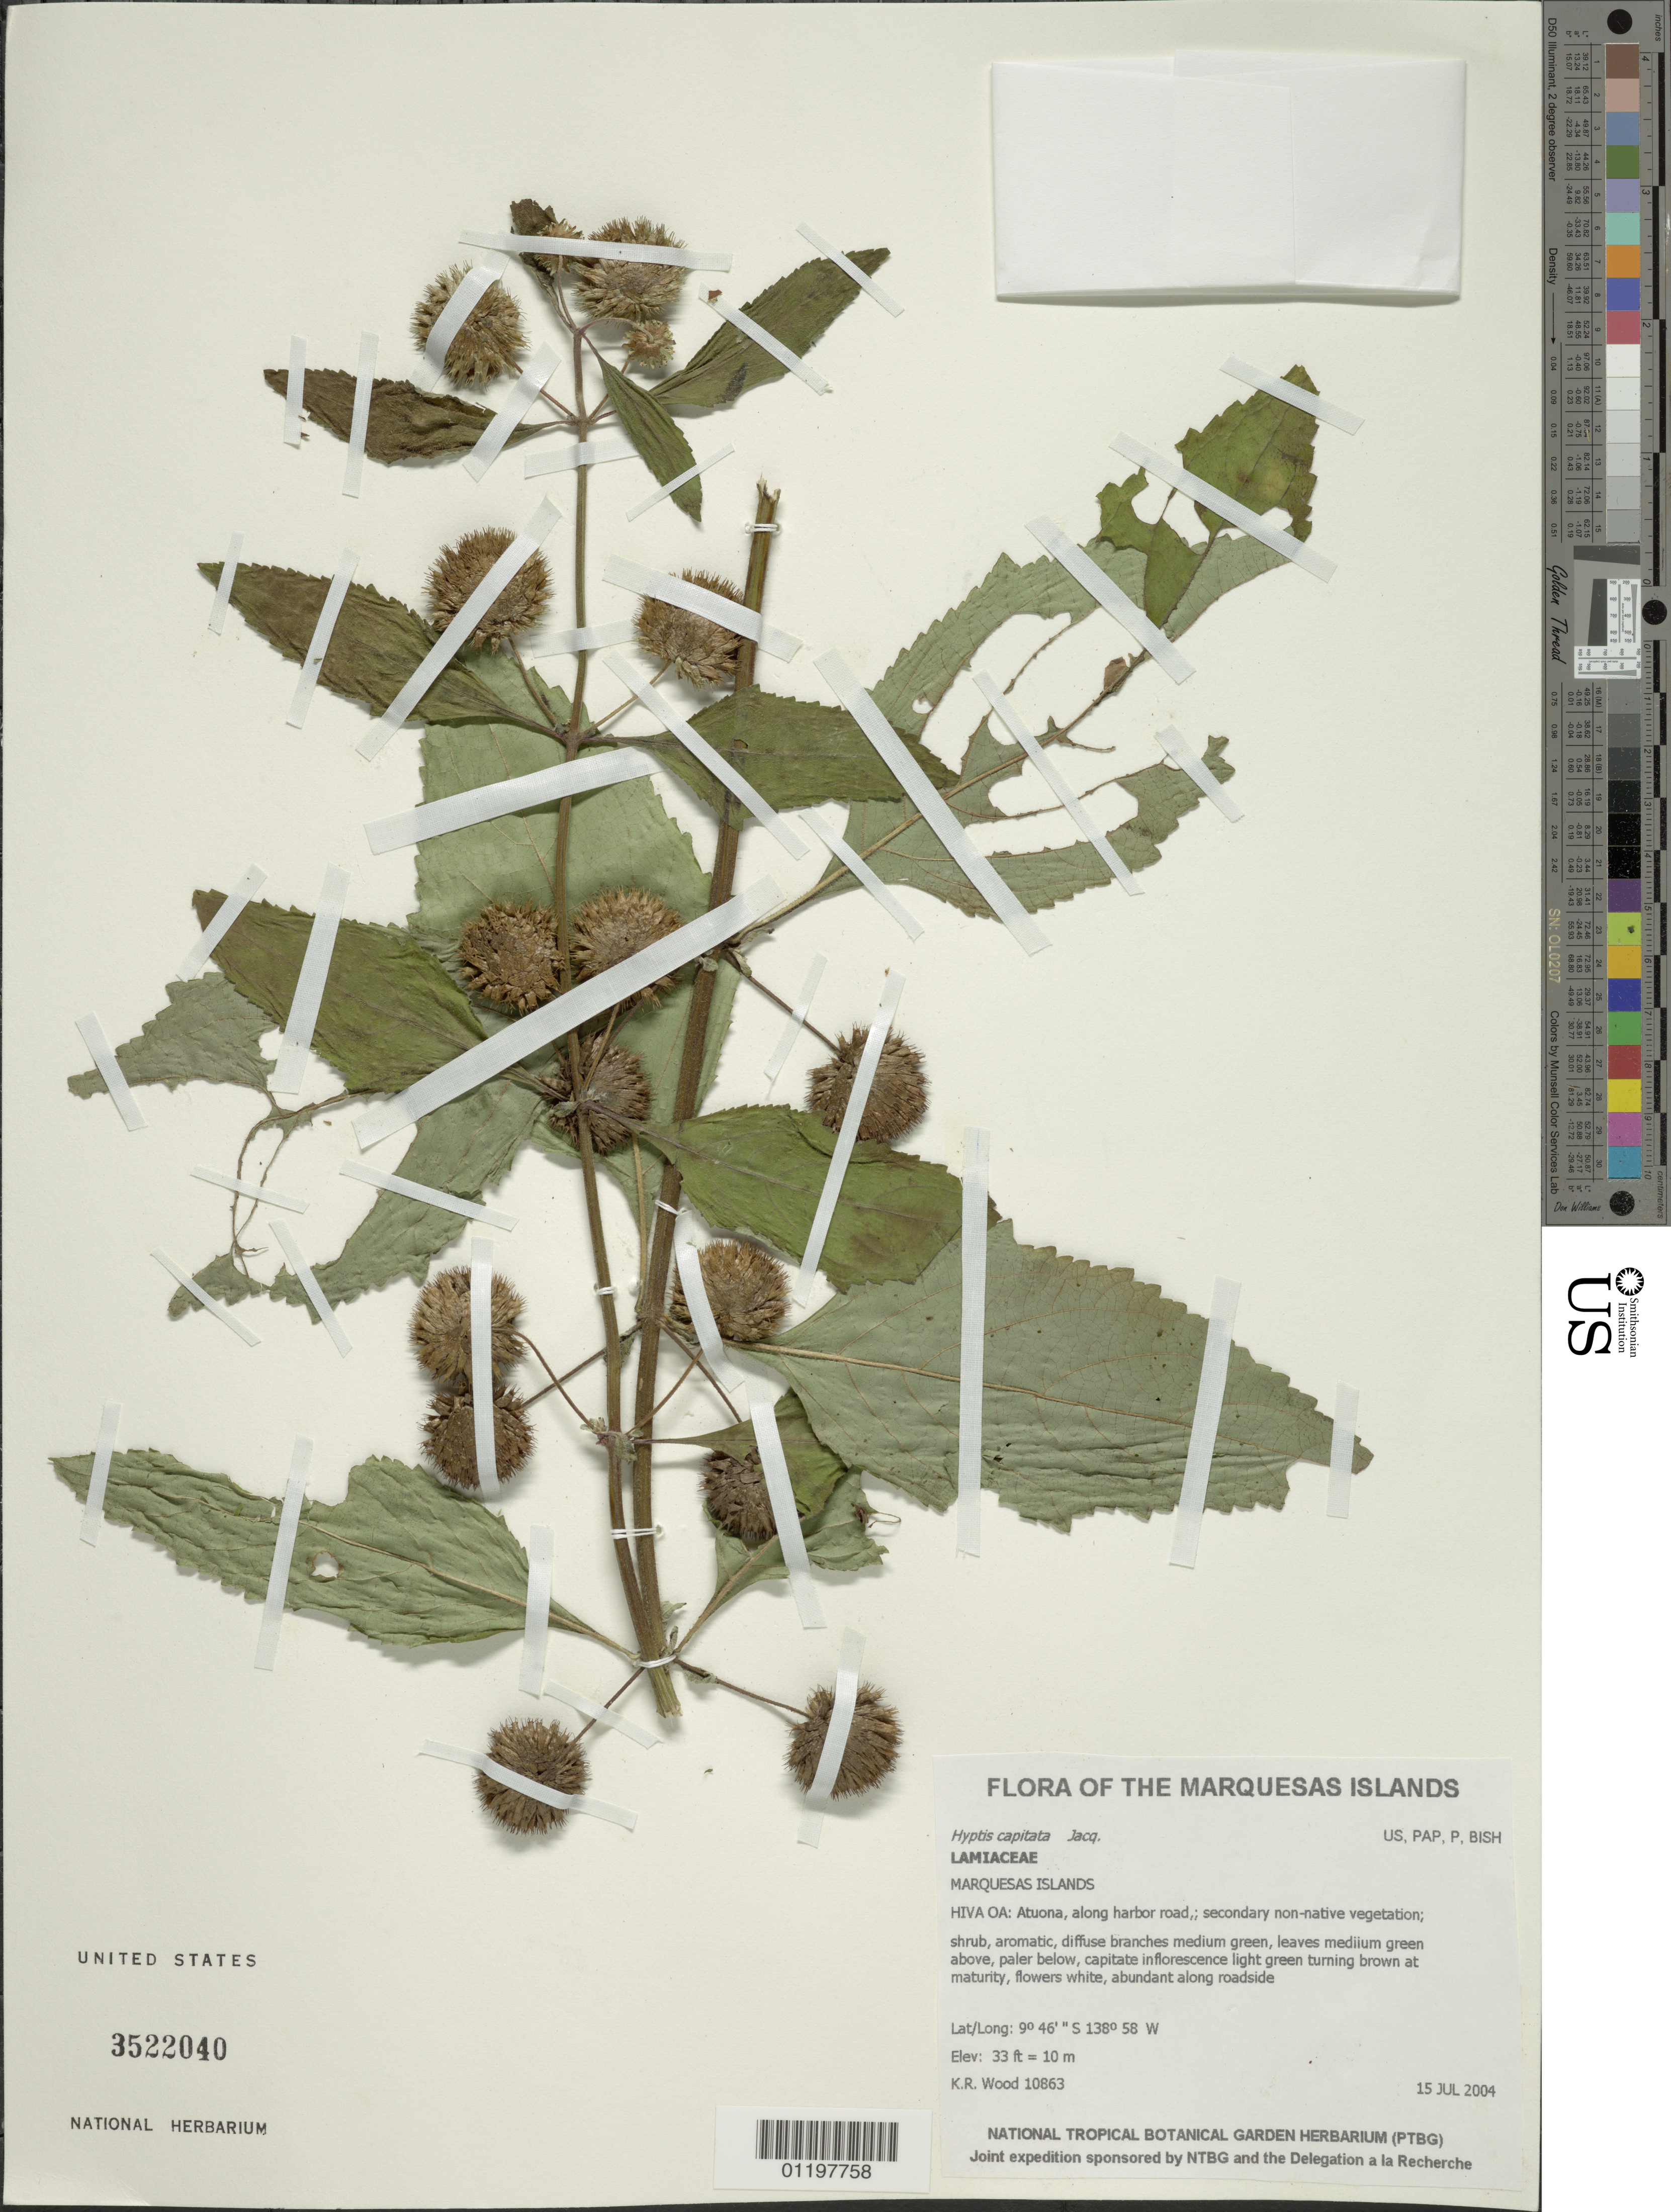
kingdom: Plantae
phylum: Tracheophyta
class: Magnoliopsida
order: Lamiales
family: Lamiaceae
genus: Hyptis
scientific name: Hyptis capitata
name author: Jacq.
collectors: K. R. Wood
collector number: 10863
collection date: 2004-07-15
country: French Polynesia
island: Hiva Oa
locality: Atuona, along harbor road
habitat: Secondary non-native vegetation. Abundant along roadside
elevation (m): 10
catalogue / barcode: US 3522040